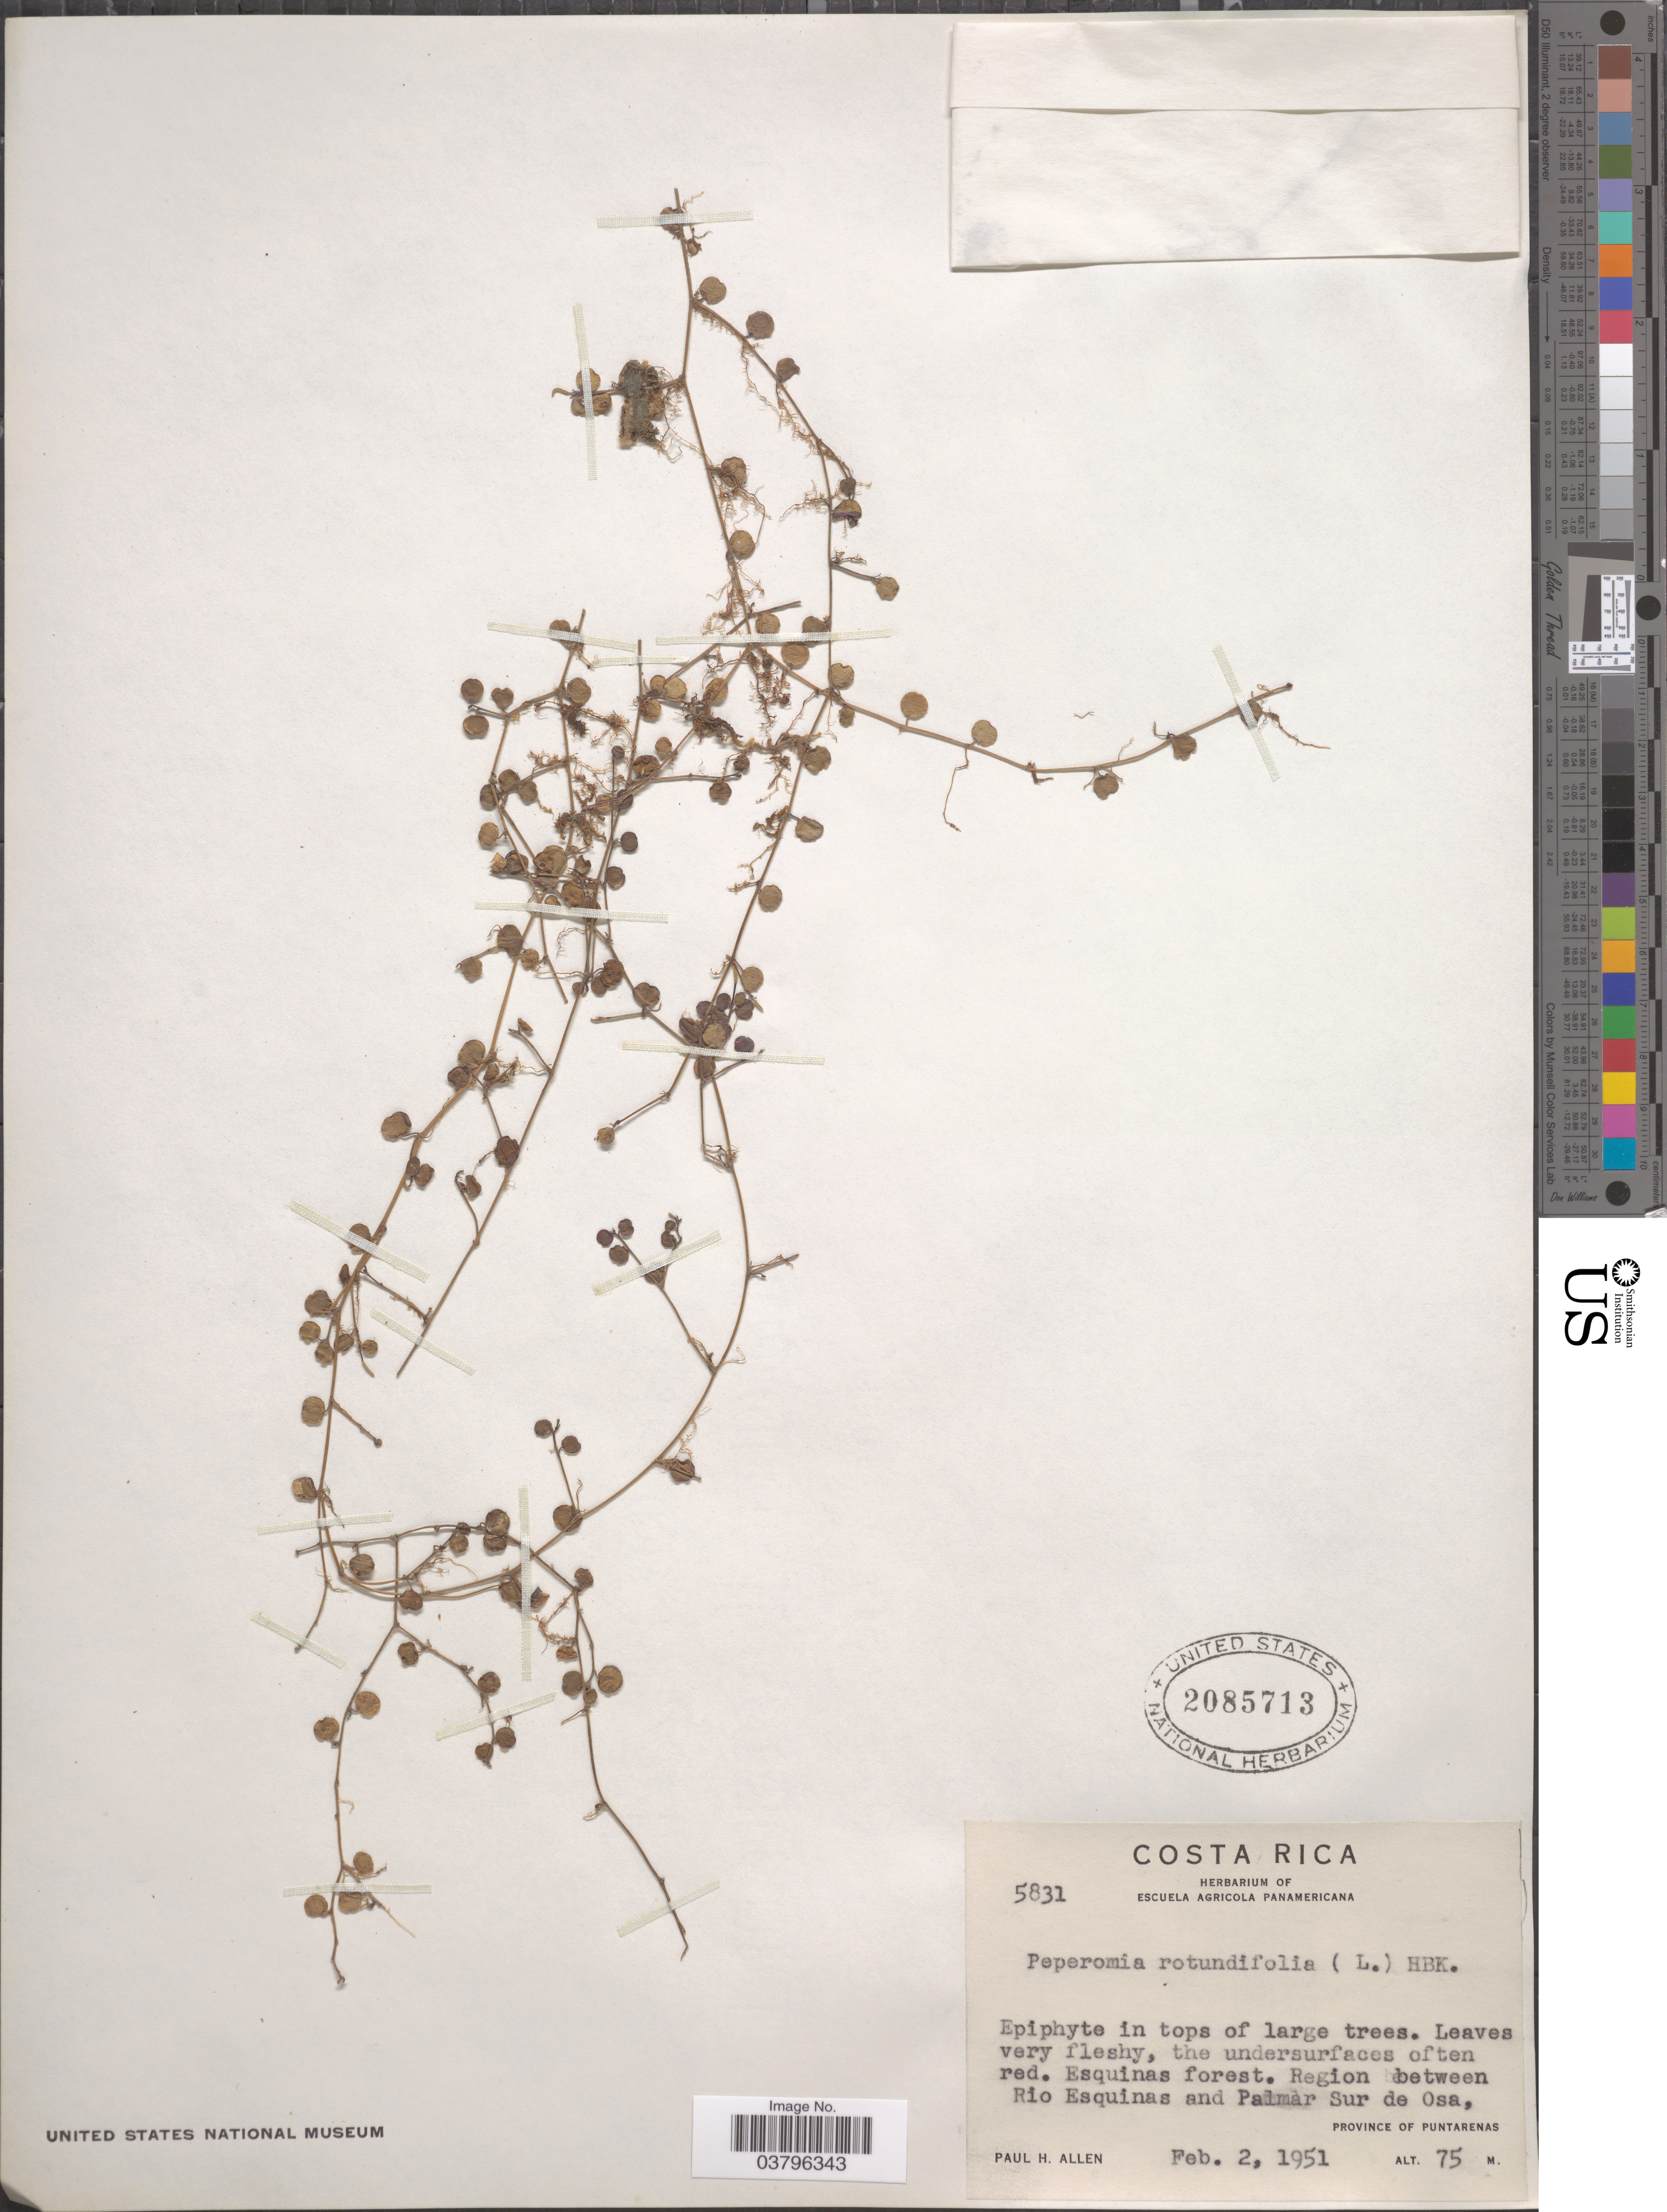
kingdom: Plantae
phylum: Tracheophyta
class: Magnoliopsida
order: Piperales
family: Piperaceae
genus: Peperomia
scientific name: Peperomia rotundifolia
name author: (L.) Kunth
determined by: Jiménez, José Estaban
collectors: P. H. Allen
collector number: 5831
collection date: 1951-02-02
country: Costa Rica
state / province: Puntarenas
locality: Region between Rio Esquinas and Palmar Sur de Osa.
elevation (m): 75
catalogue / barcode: US 2085713